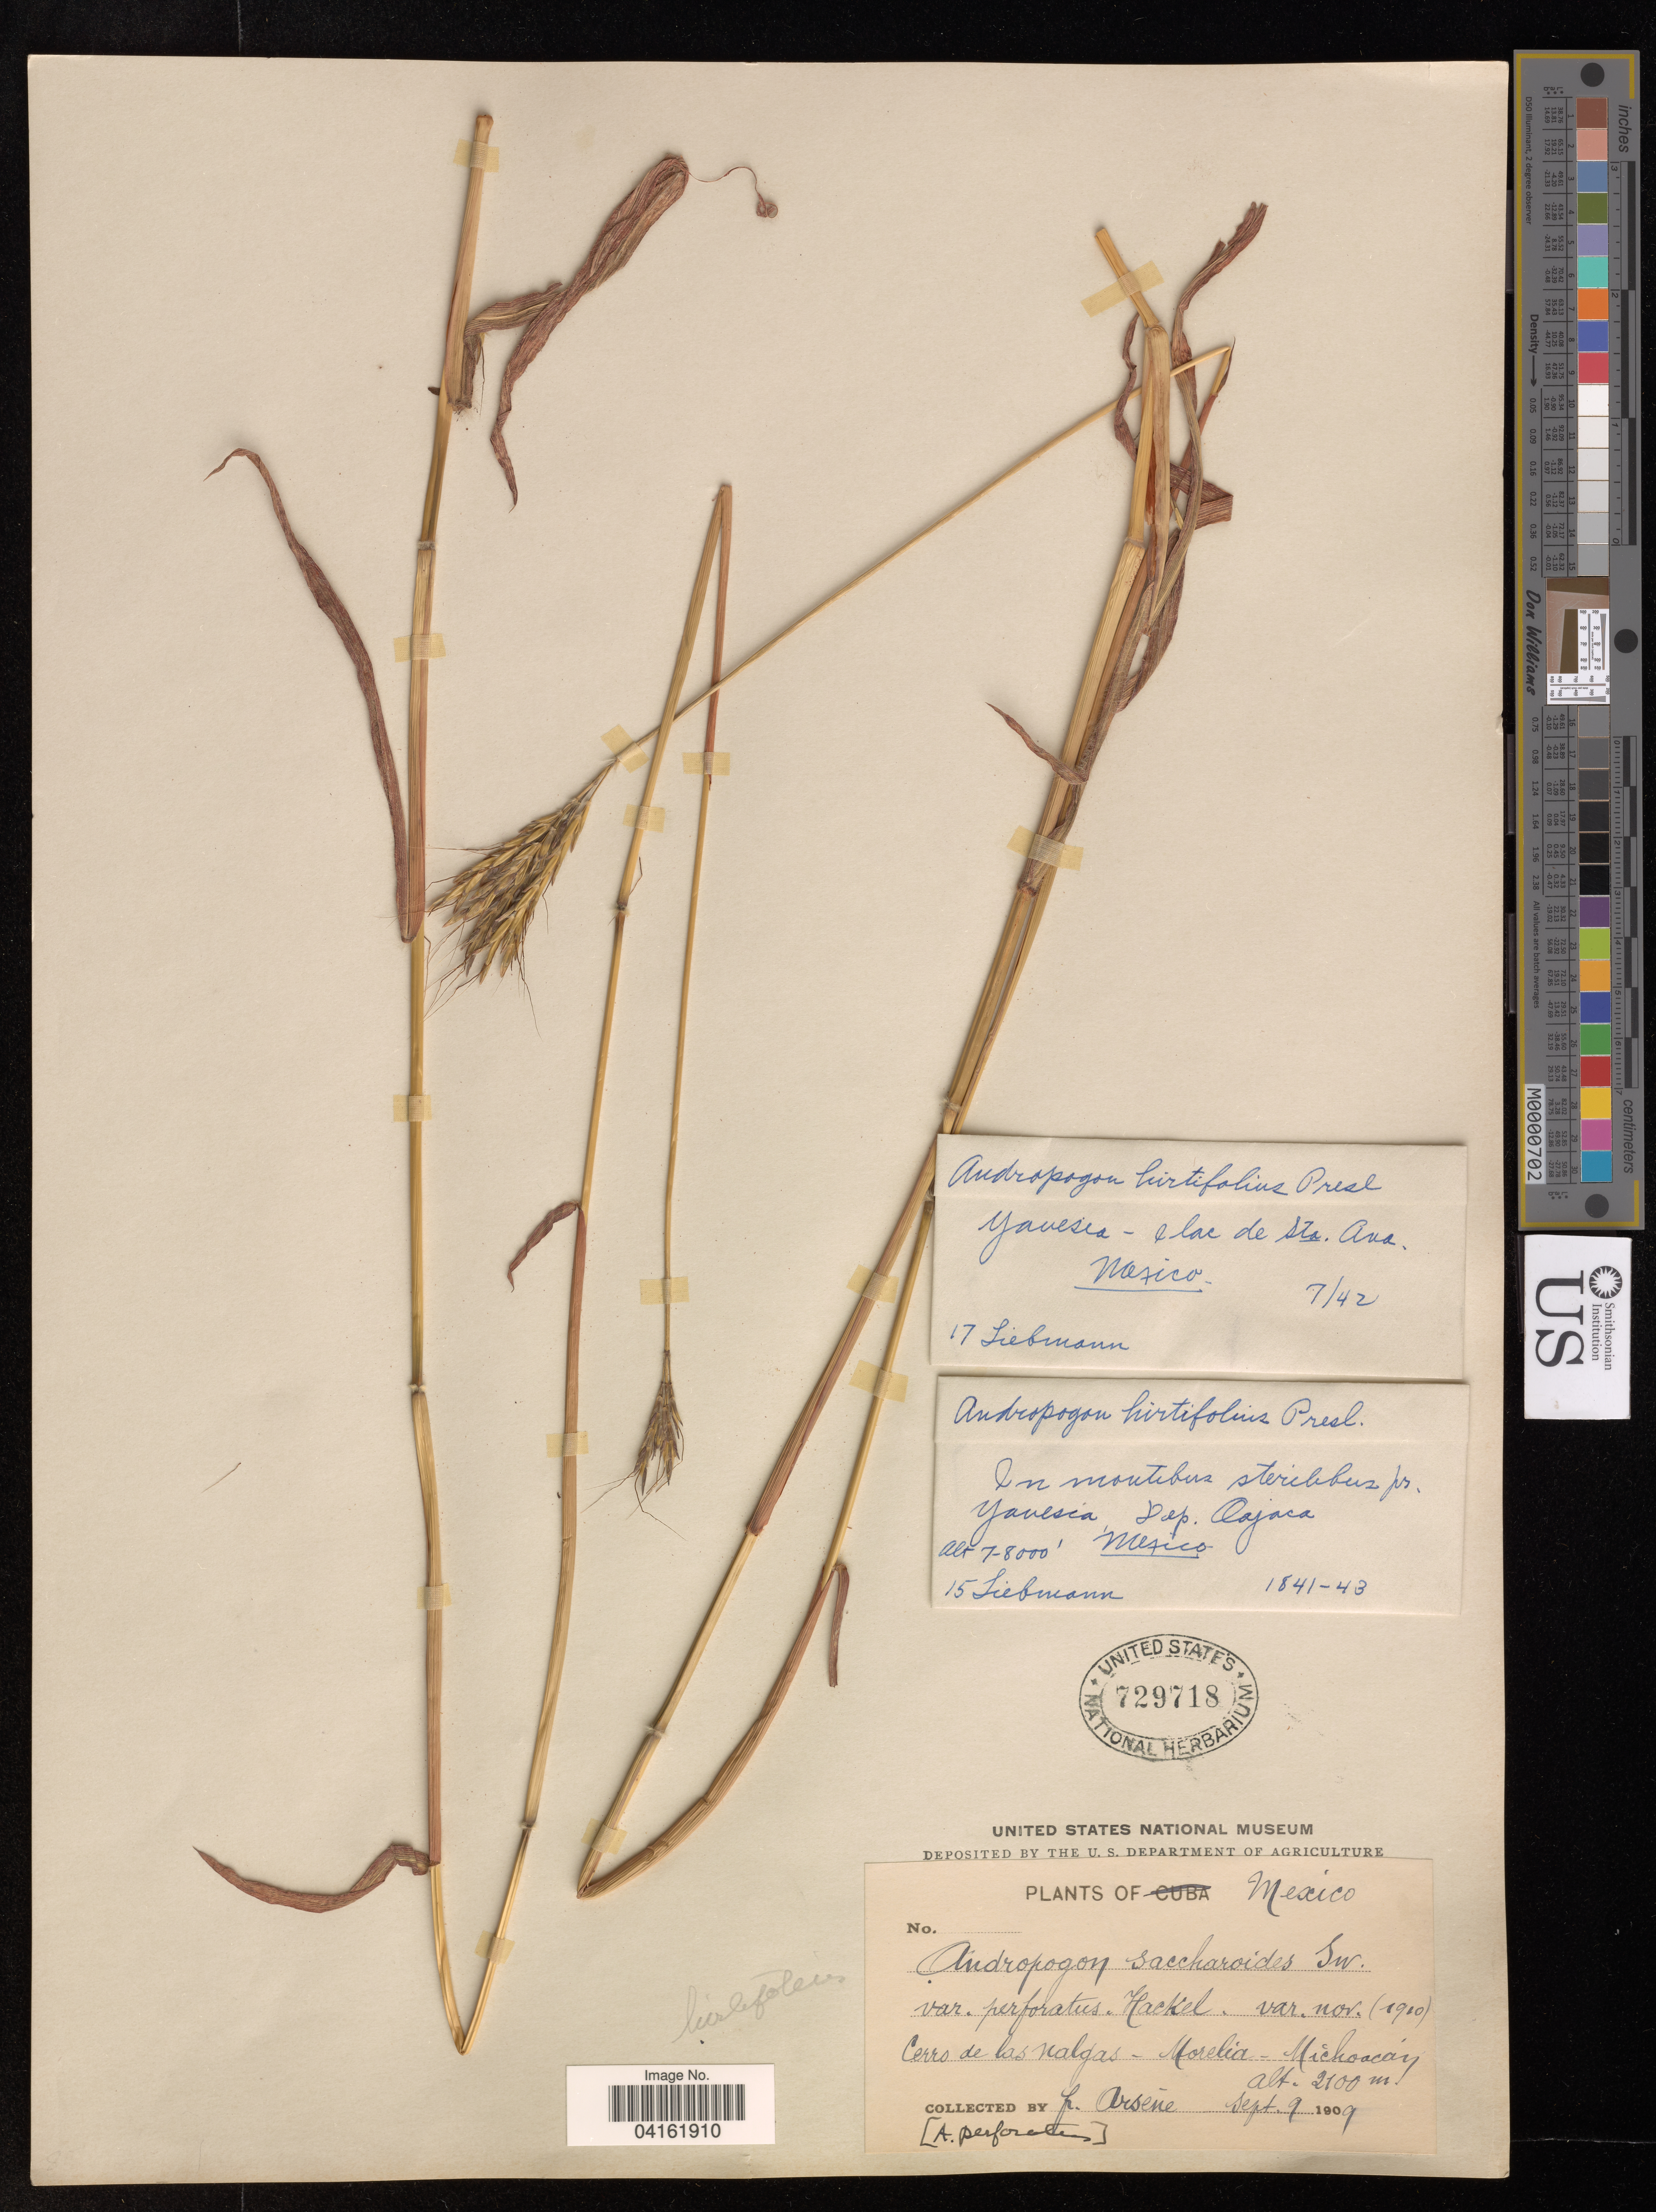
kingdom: Plantae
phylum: Tracheophyta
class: Liliopsida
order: Poales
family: Poaceae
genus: Andropogon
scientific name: Andropogon saccharoides var. perforatus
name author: (Trin.) Hack.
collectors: Bro. G. Arsène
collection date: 1909-09-09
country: Mexico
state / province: Michoacán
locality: Cerro de las nalgas - Morelia.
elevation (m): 2100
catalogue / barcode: US 729718